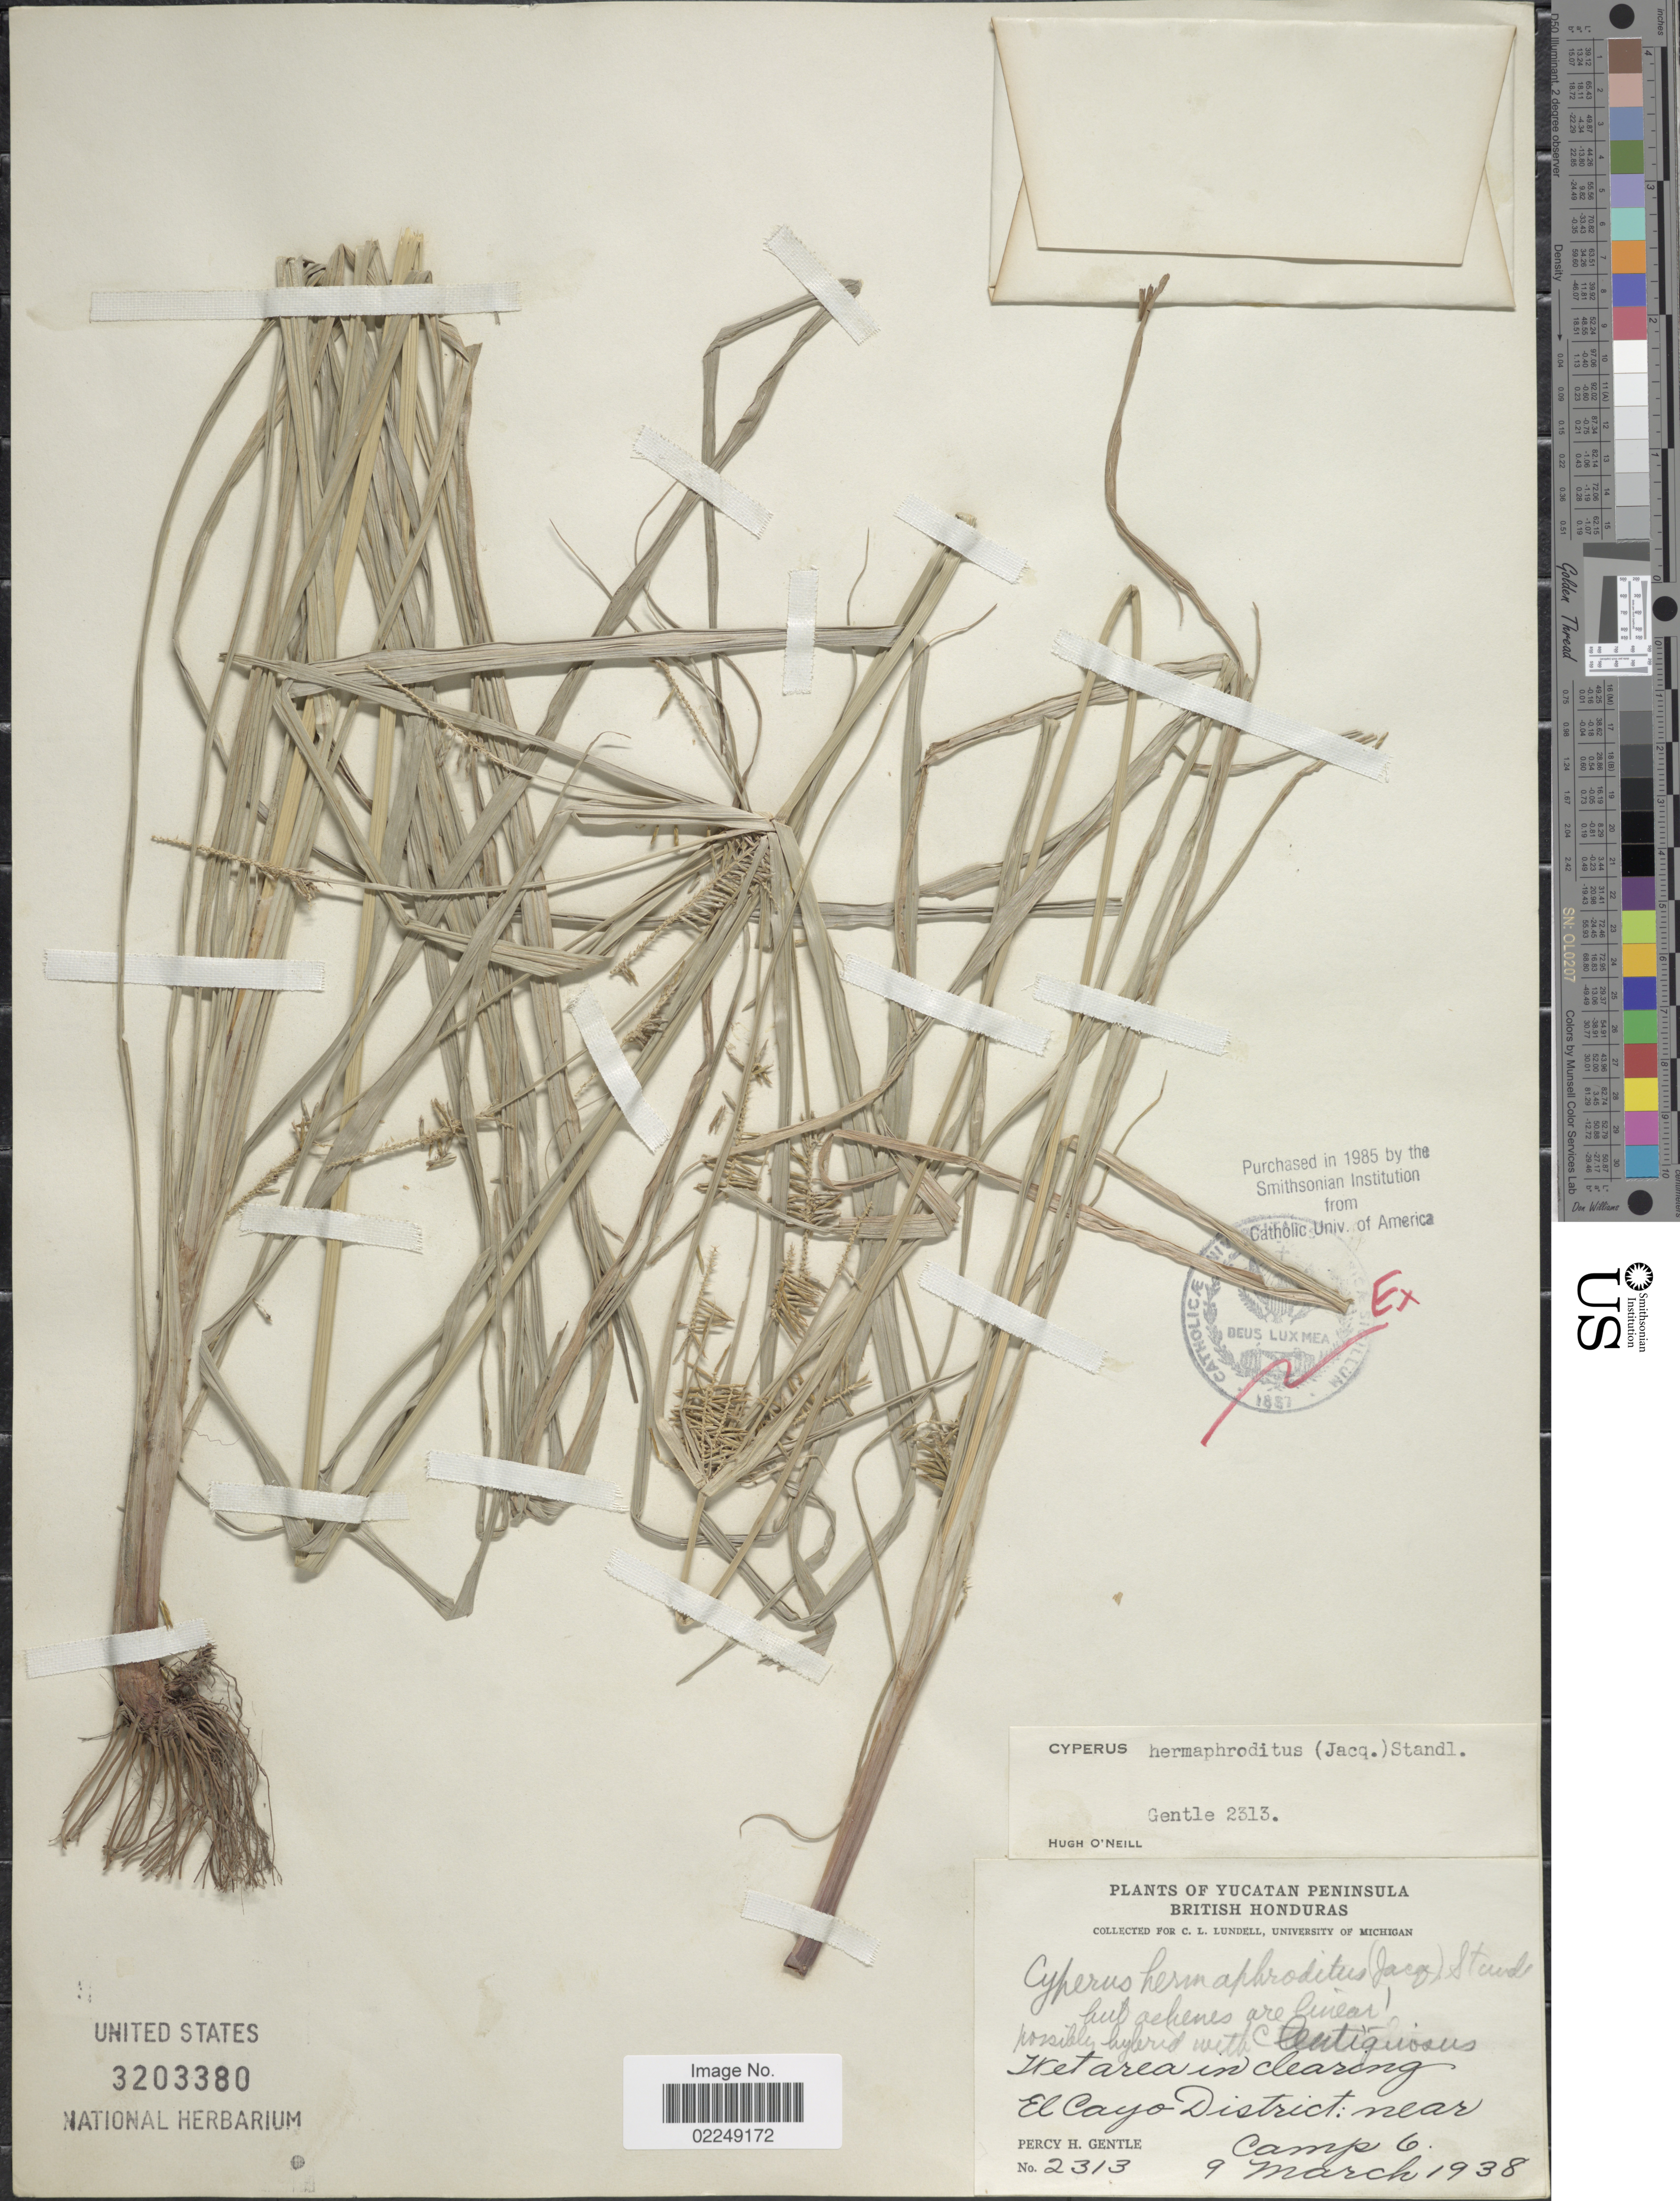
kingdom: Plantae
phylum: Tracheophyta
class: Liliopsida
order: Poales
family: Cyperaceae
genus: Cyperus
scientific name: Cyperus hermaphroditus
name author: (Jacq.) Standl.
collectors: P. H. Gentle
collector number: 2313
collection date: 1938-03-09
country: Belize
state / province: Cayo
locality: Yucatan Peninsula, British Honduras, Wet area clearing, El Cayo District: near Camp 6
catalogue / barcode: US 3203380